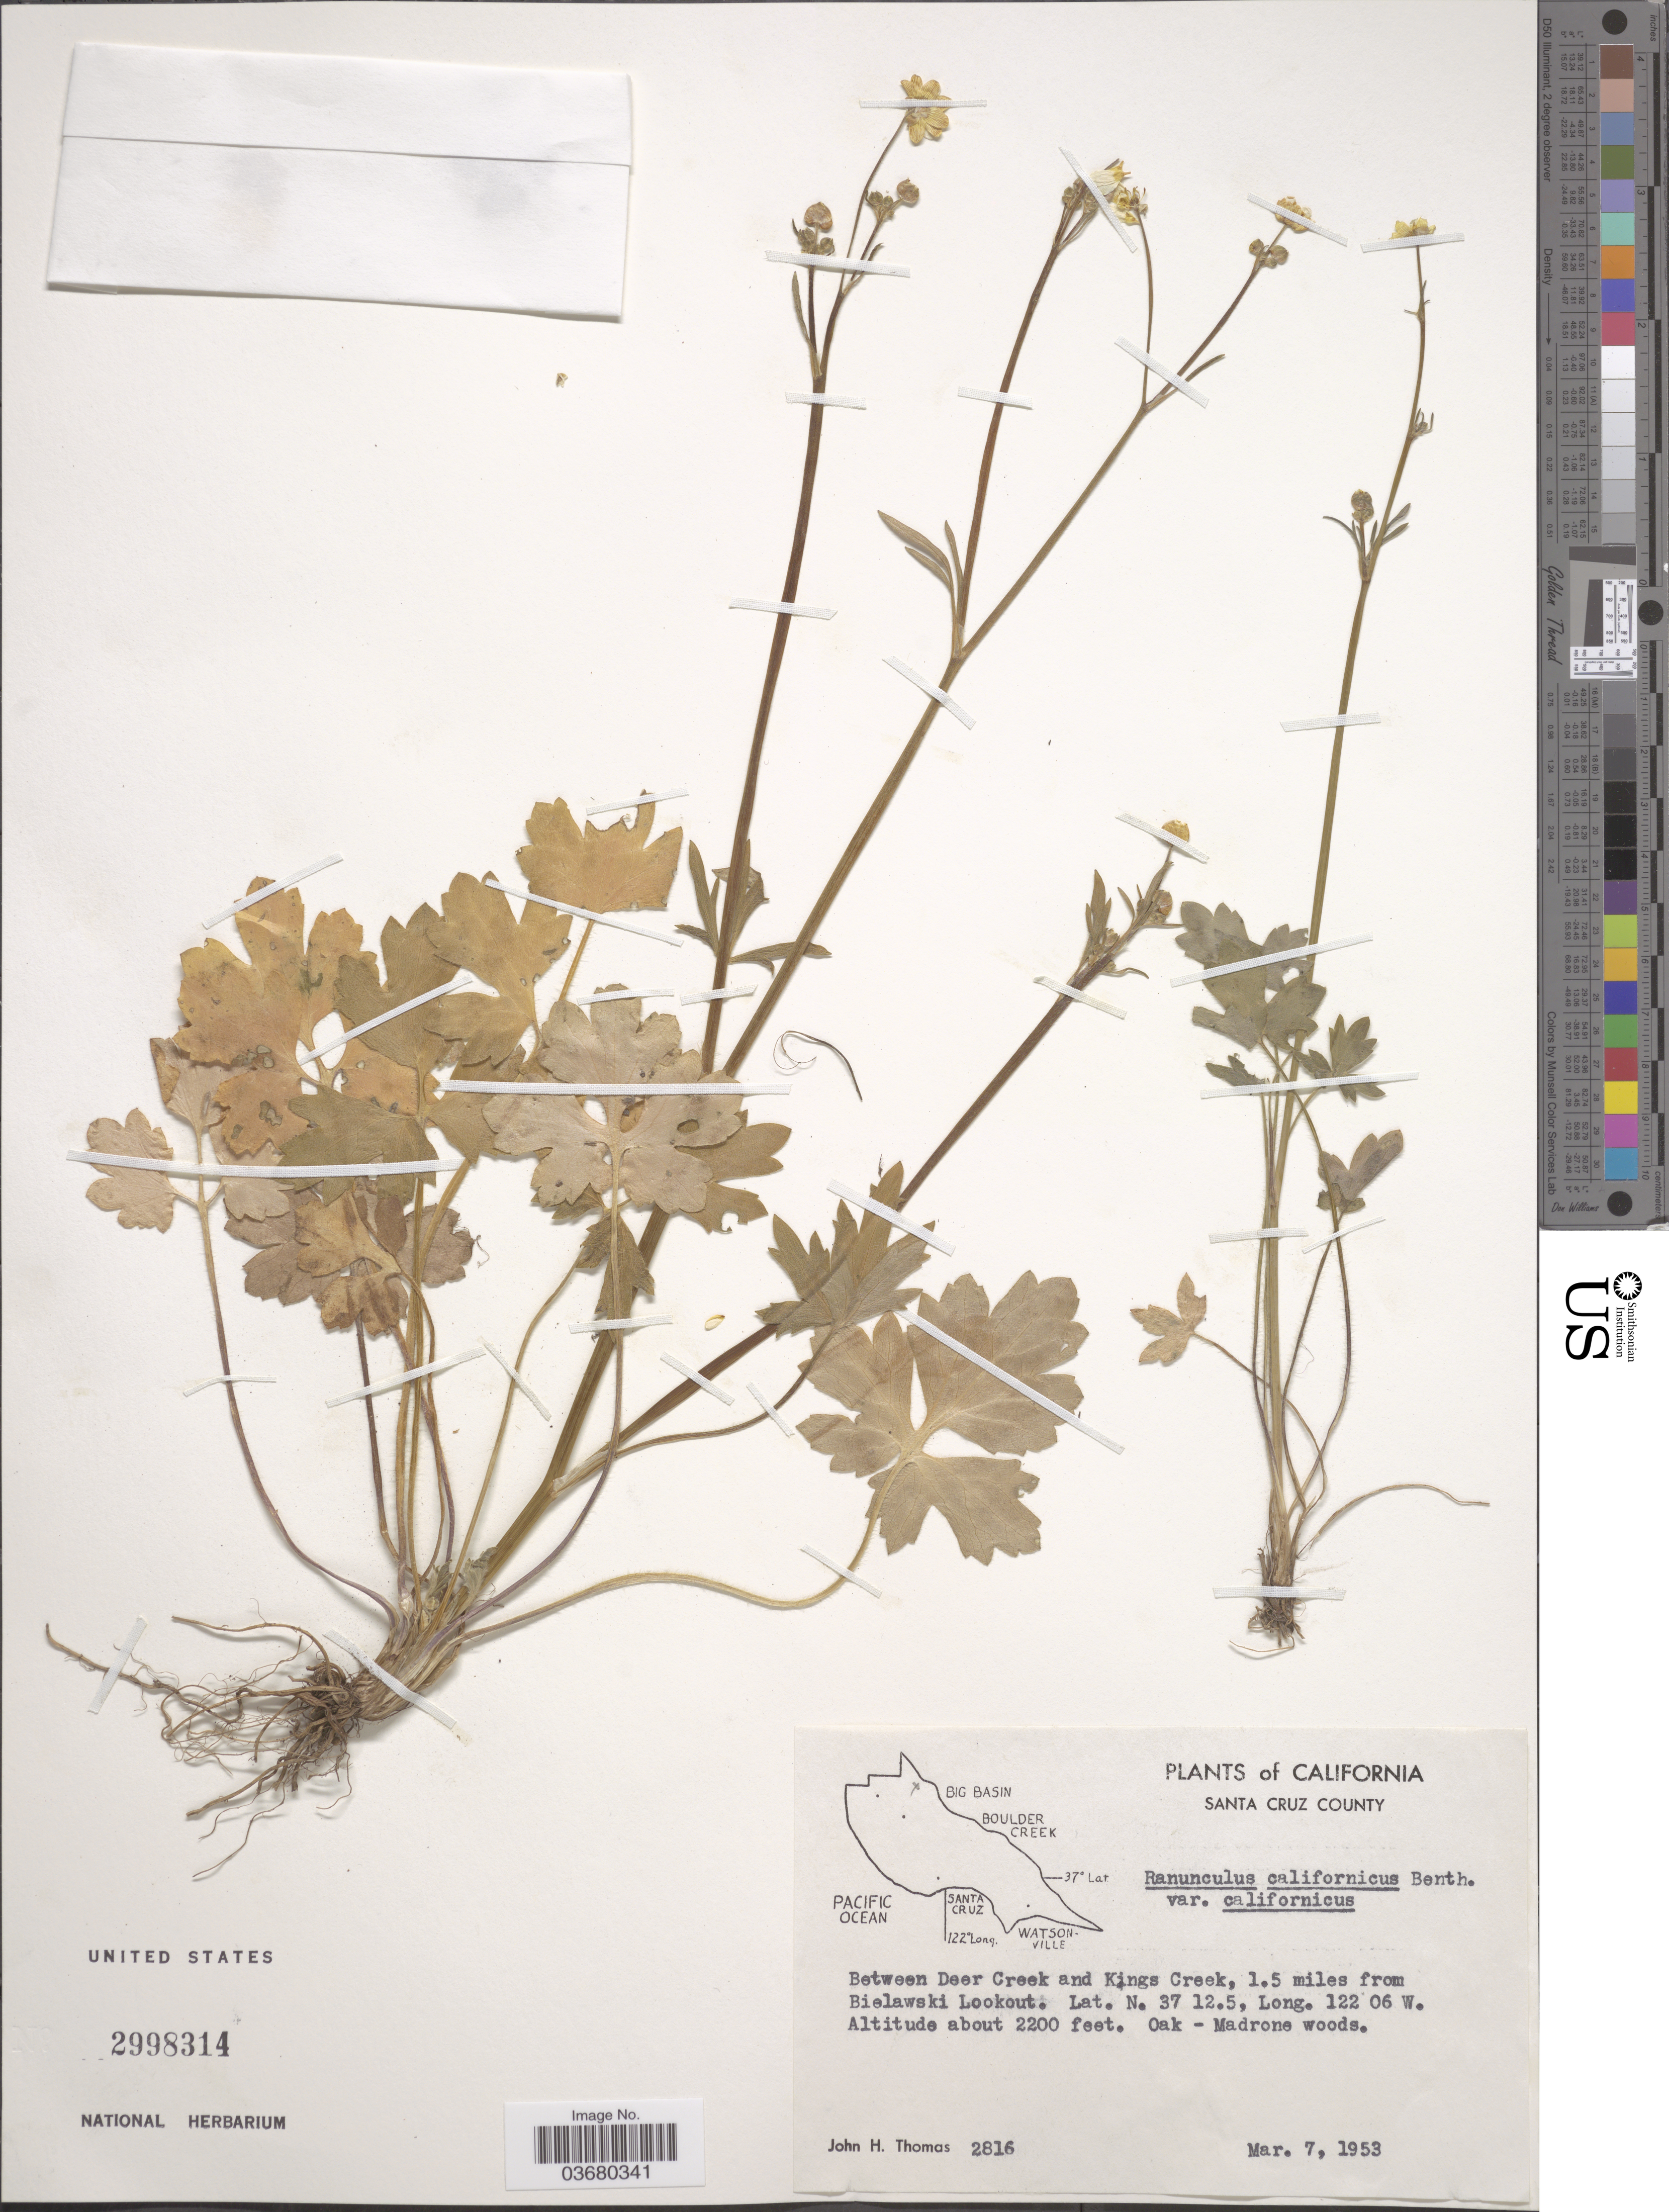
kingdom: Plantae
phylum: Tracheophyta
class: Magnoliopsida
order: Ranunculales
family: Ranunculaceae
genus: Ranunculus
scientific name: Ranunculus californicus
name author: Benth.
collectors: J. H. Thomas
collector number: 2816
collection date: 1953-03-07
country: United States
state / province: California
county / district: Santa Cruz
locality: Santa Cruz County. Between Deer Creek and Kings Creek, 1.5 miles from Bielawski Lookout.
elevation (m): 671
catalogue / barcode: US 2998314